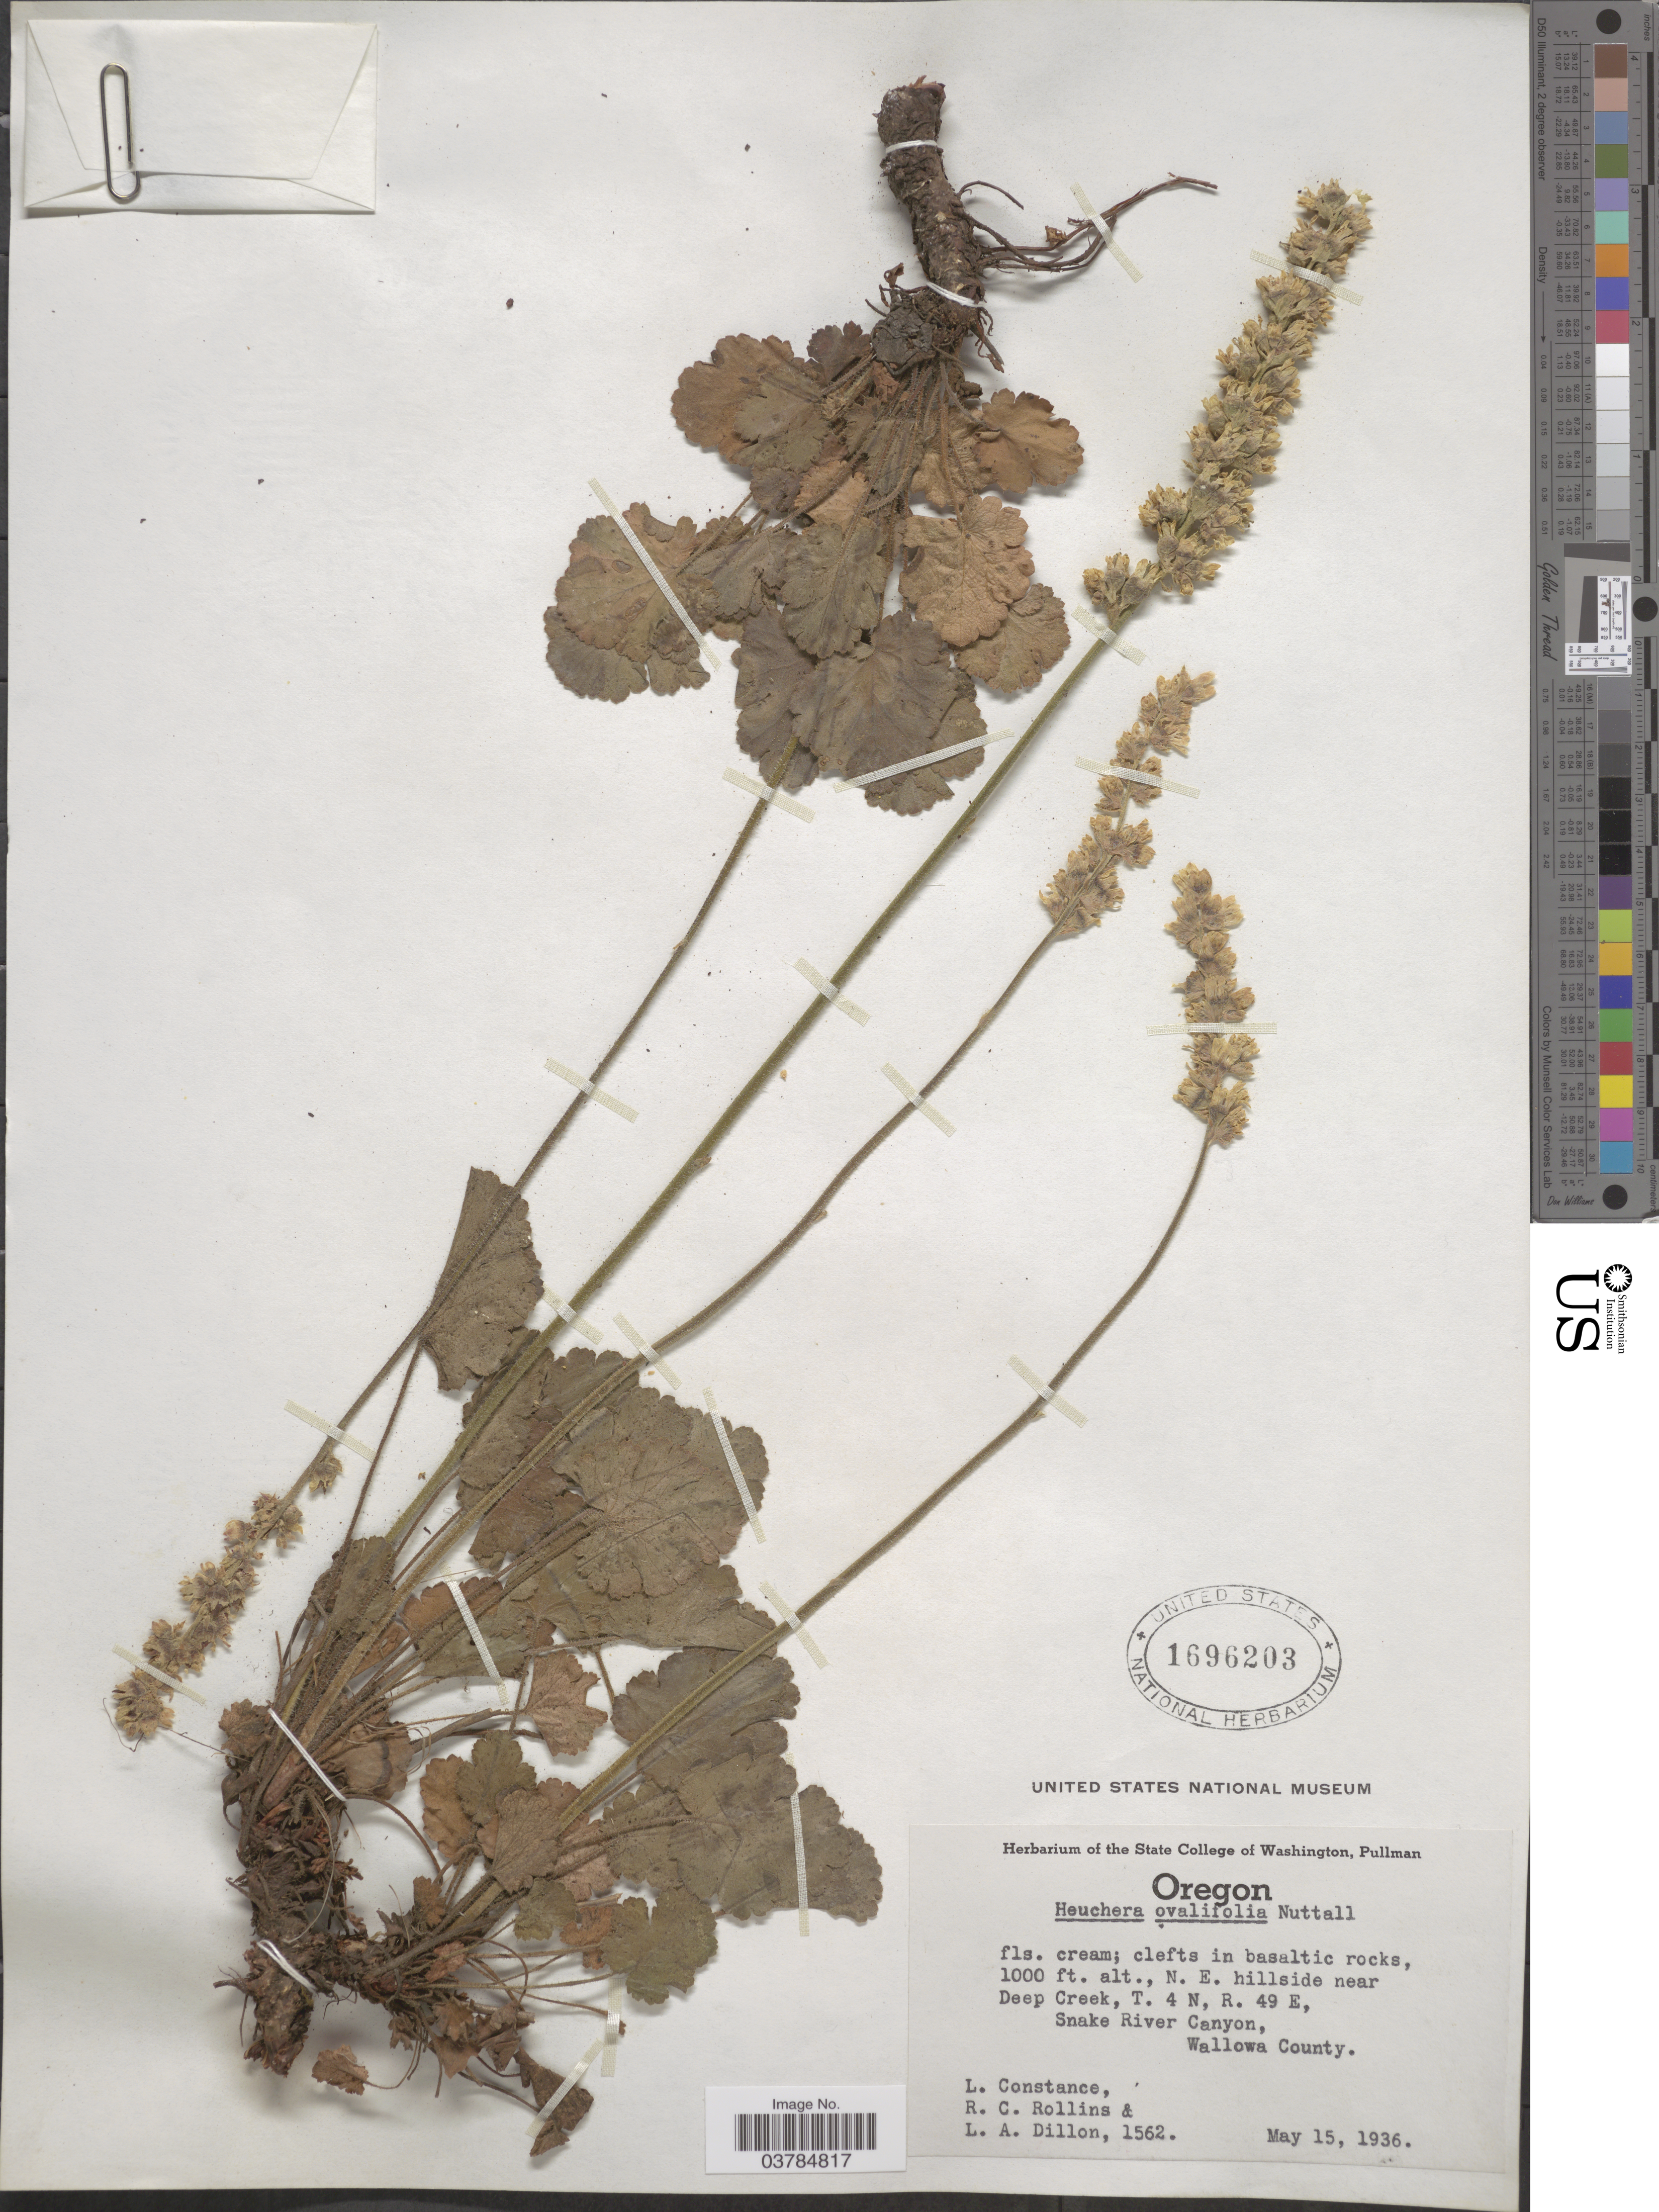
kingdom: Plantae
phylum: Tracheophyta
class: Magnoliopsida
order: Saxifragales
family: Saxifragaceae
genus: Heuchera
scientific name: Heuchera ovalifolia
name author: Torr. & A. Gray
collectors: L. Constance, R. C. Rollins & L. Dillon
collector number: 1562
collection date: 1936-05-15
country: United States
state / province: Oregon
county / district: Wallowa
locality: N.E. hillside near Deep Creek, T. 4 N, R. 49 E, Snake River Canyon, Wallowa County.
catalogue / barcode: US 1696203